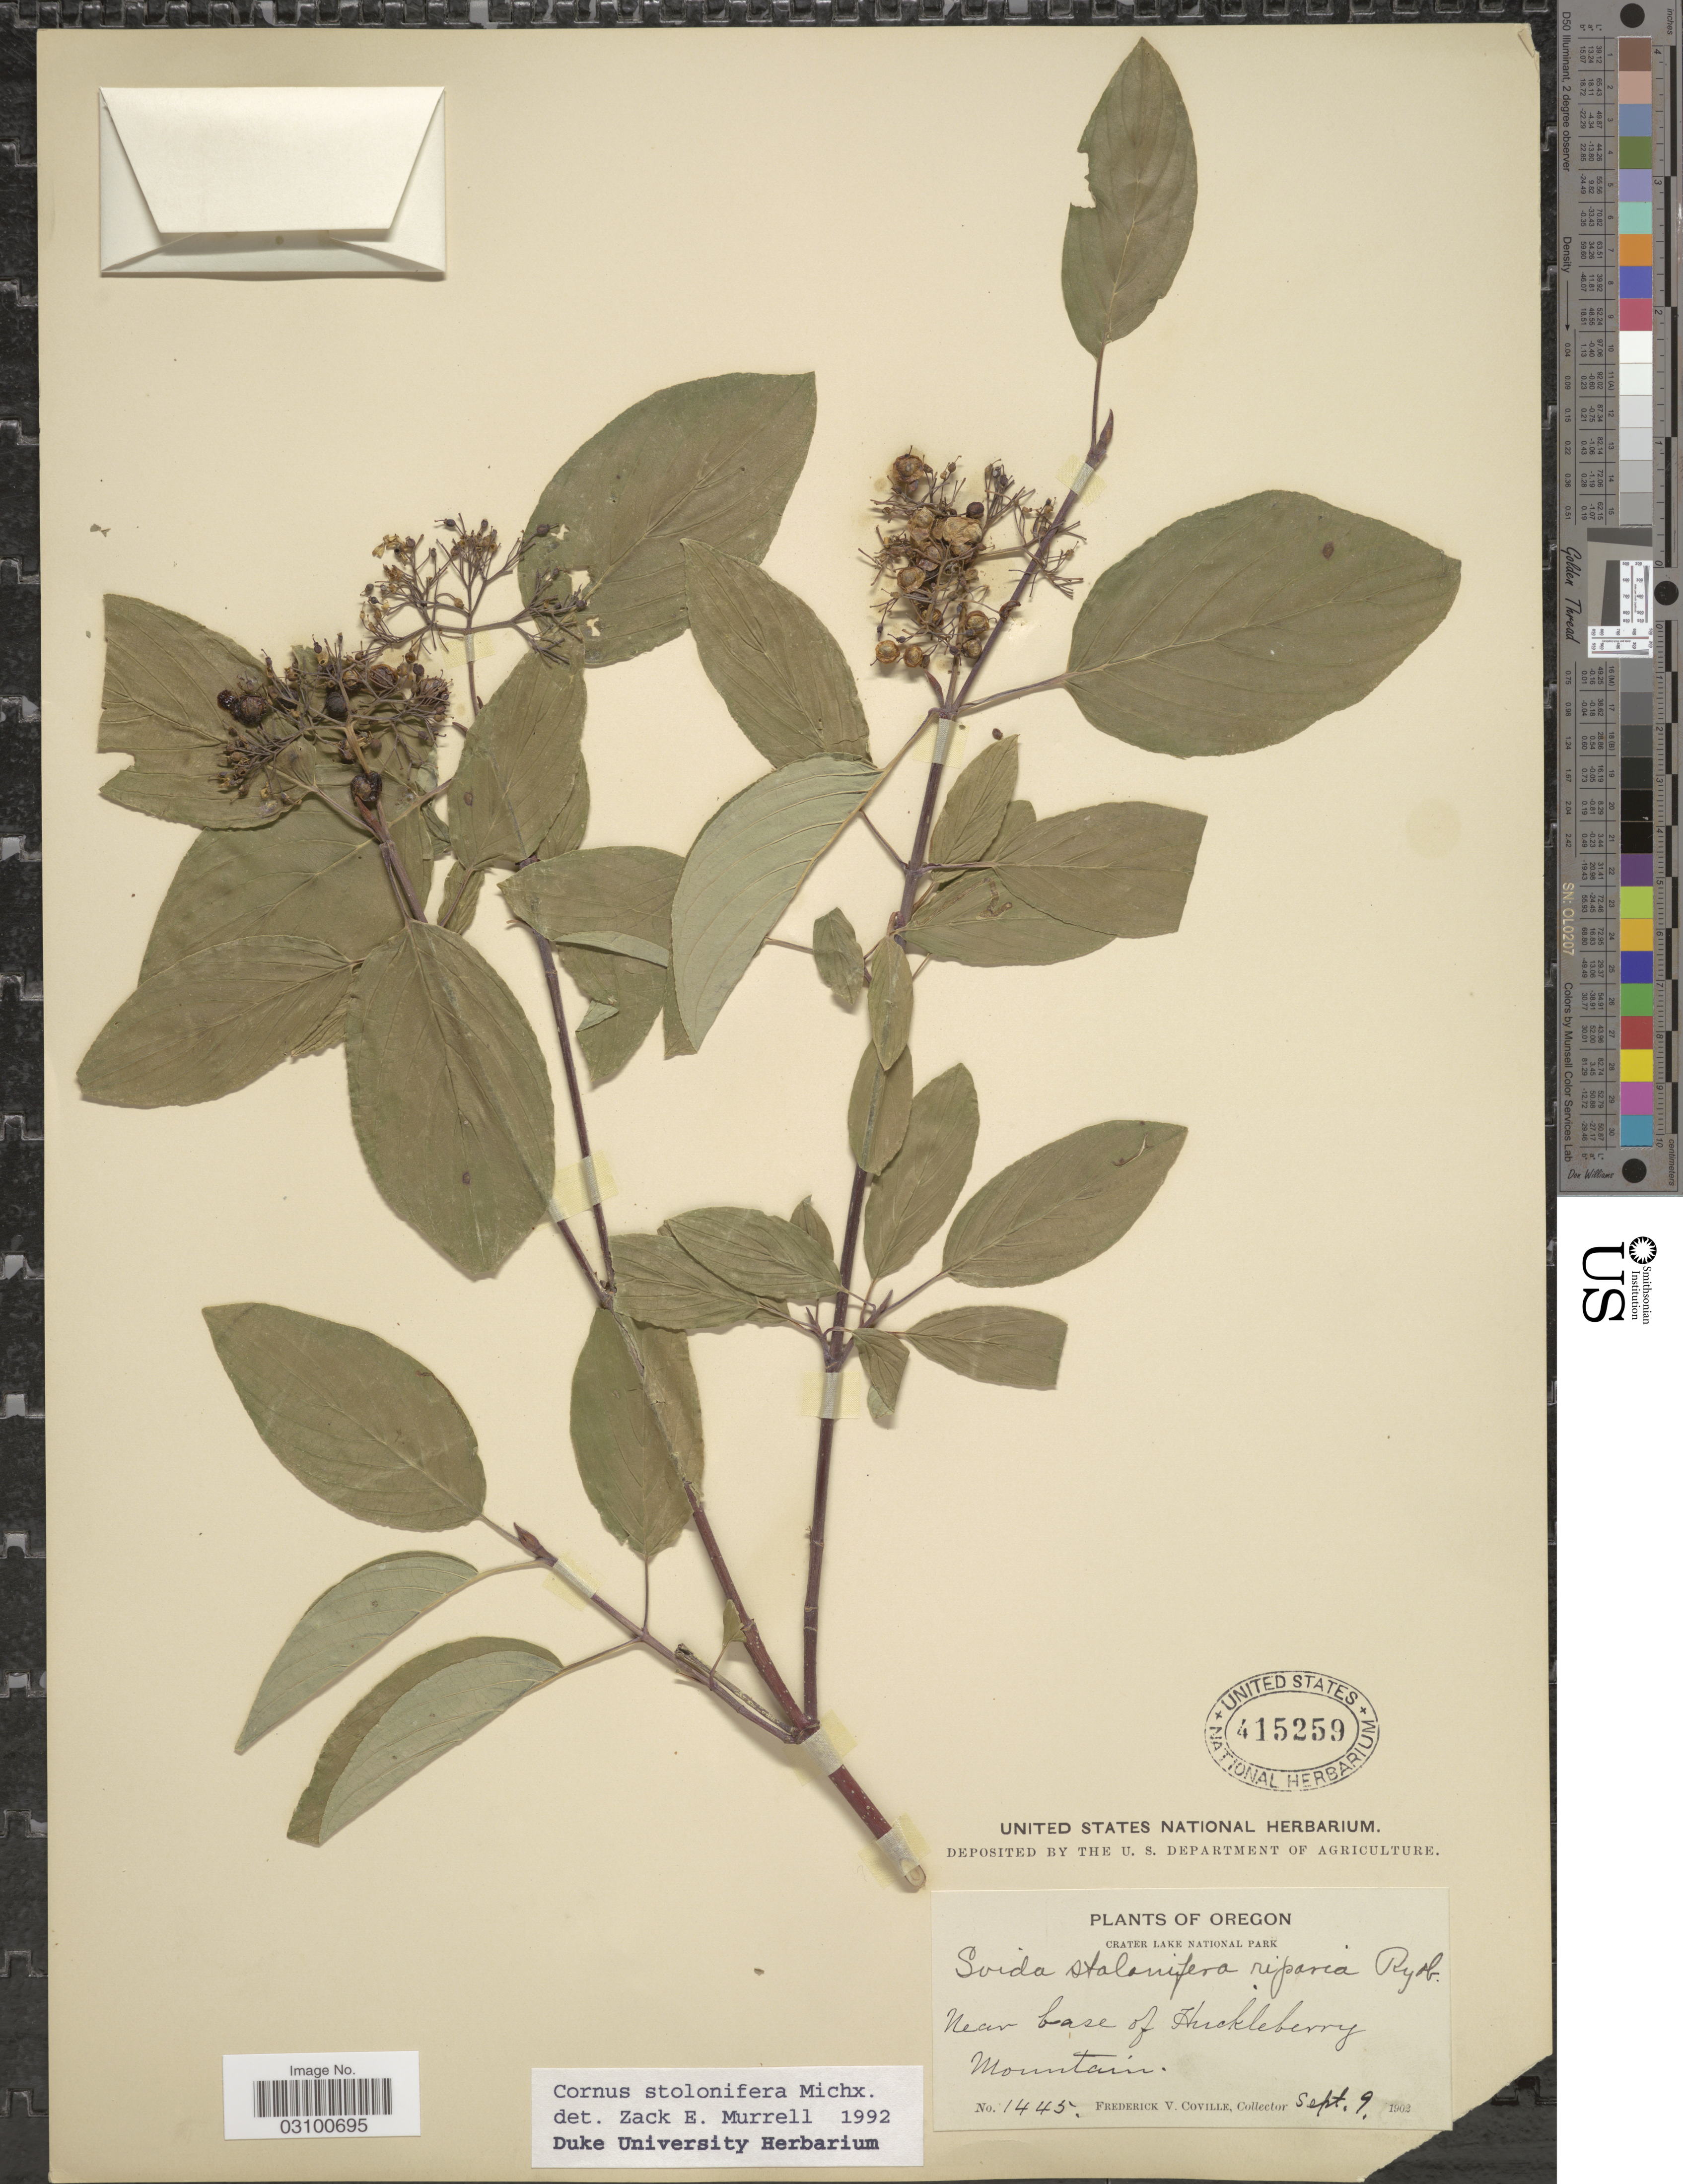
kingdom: Plantae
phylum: Tracheophyta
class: Magnoliopsida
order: Cornales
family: Cornaceae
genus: Cornus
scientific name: Cornus sericea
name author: L.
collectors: F. V. Coville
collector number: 1445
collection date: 1902-09-09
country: United States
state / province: Oregon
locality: Crater Lake National Park. Near base of Huckleberry Mountains.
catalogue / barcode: US 415259